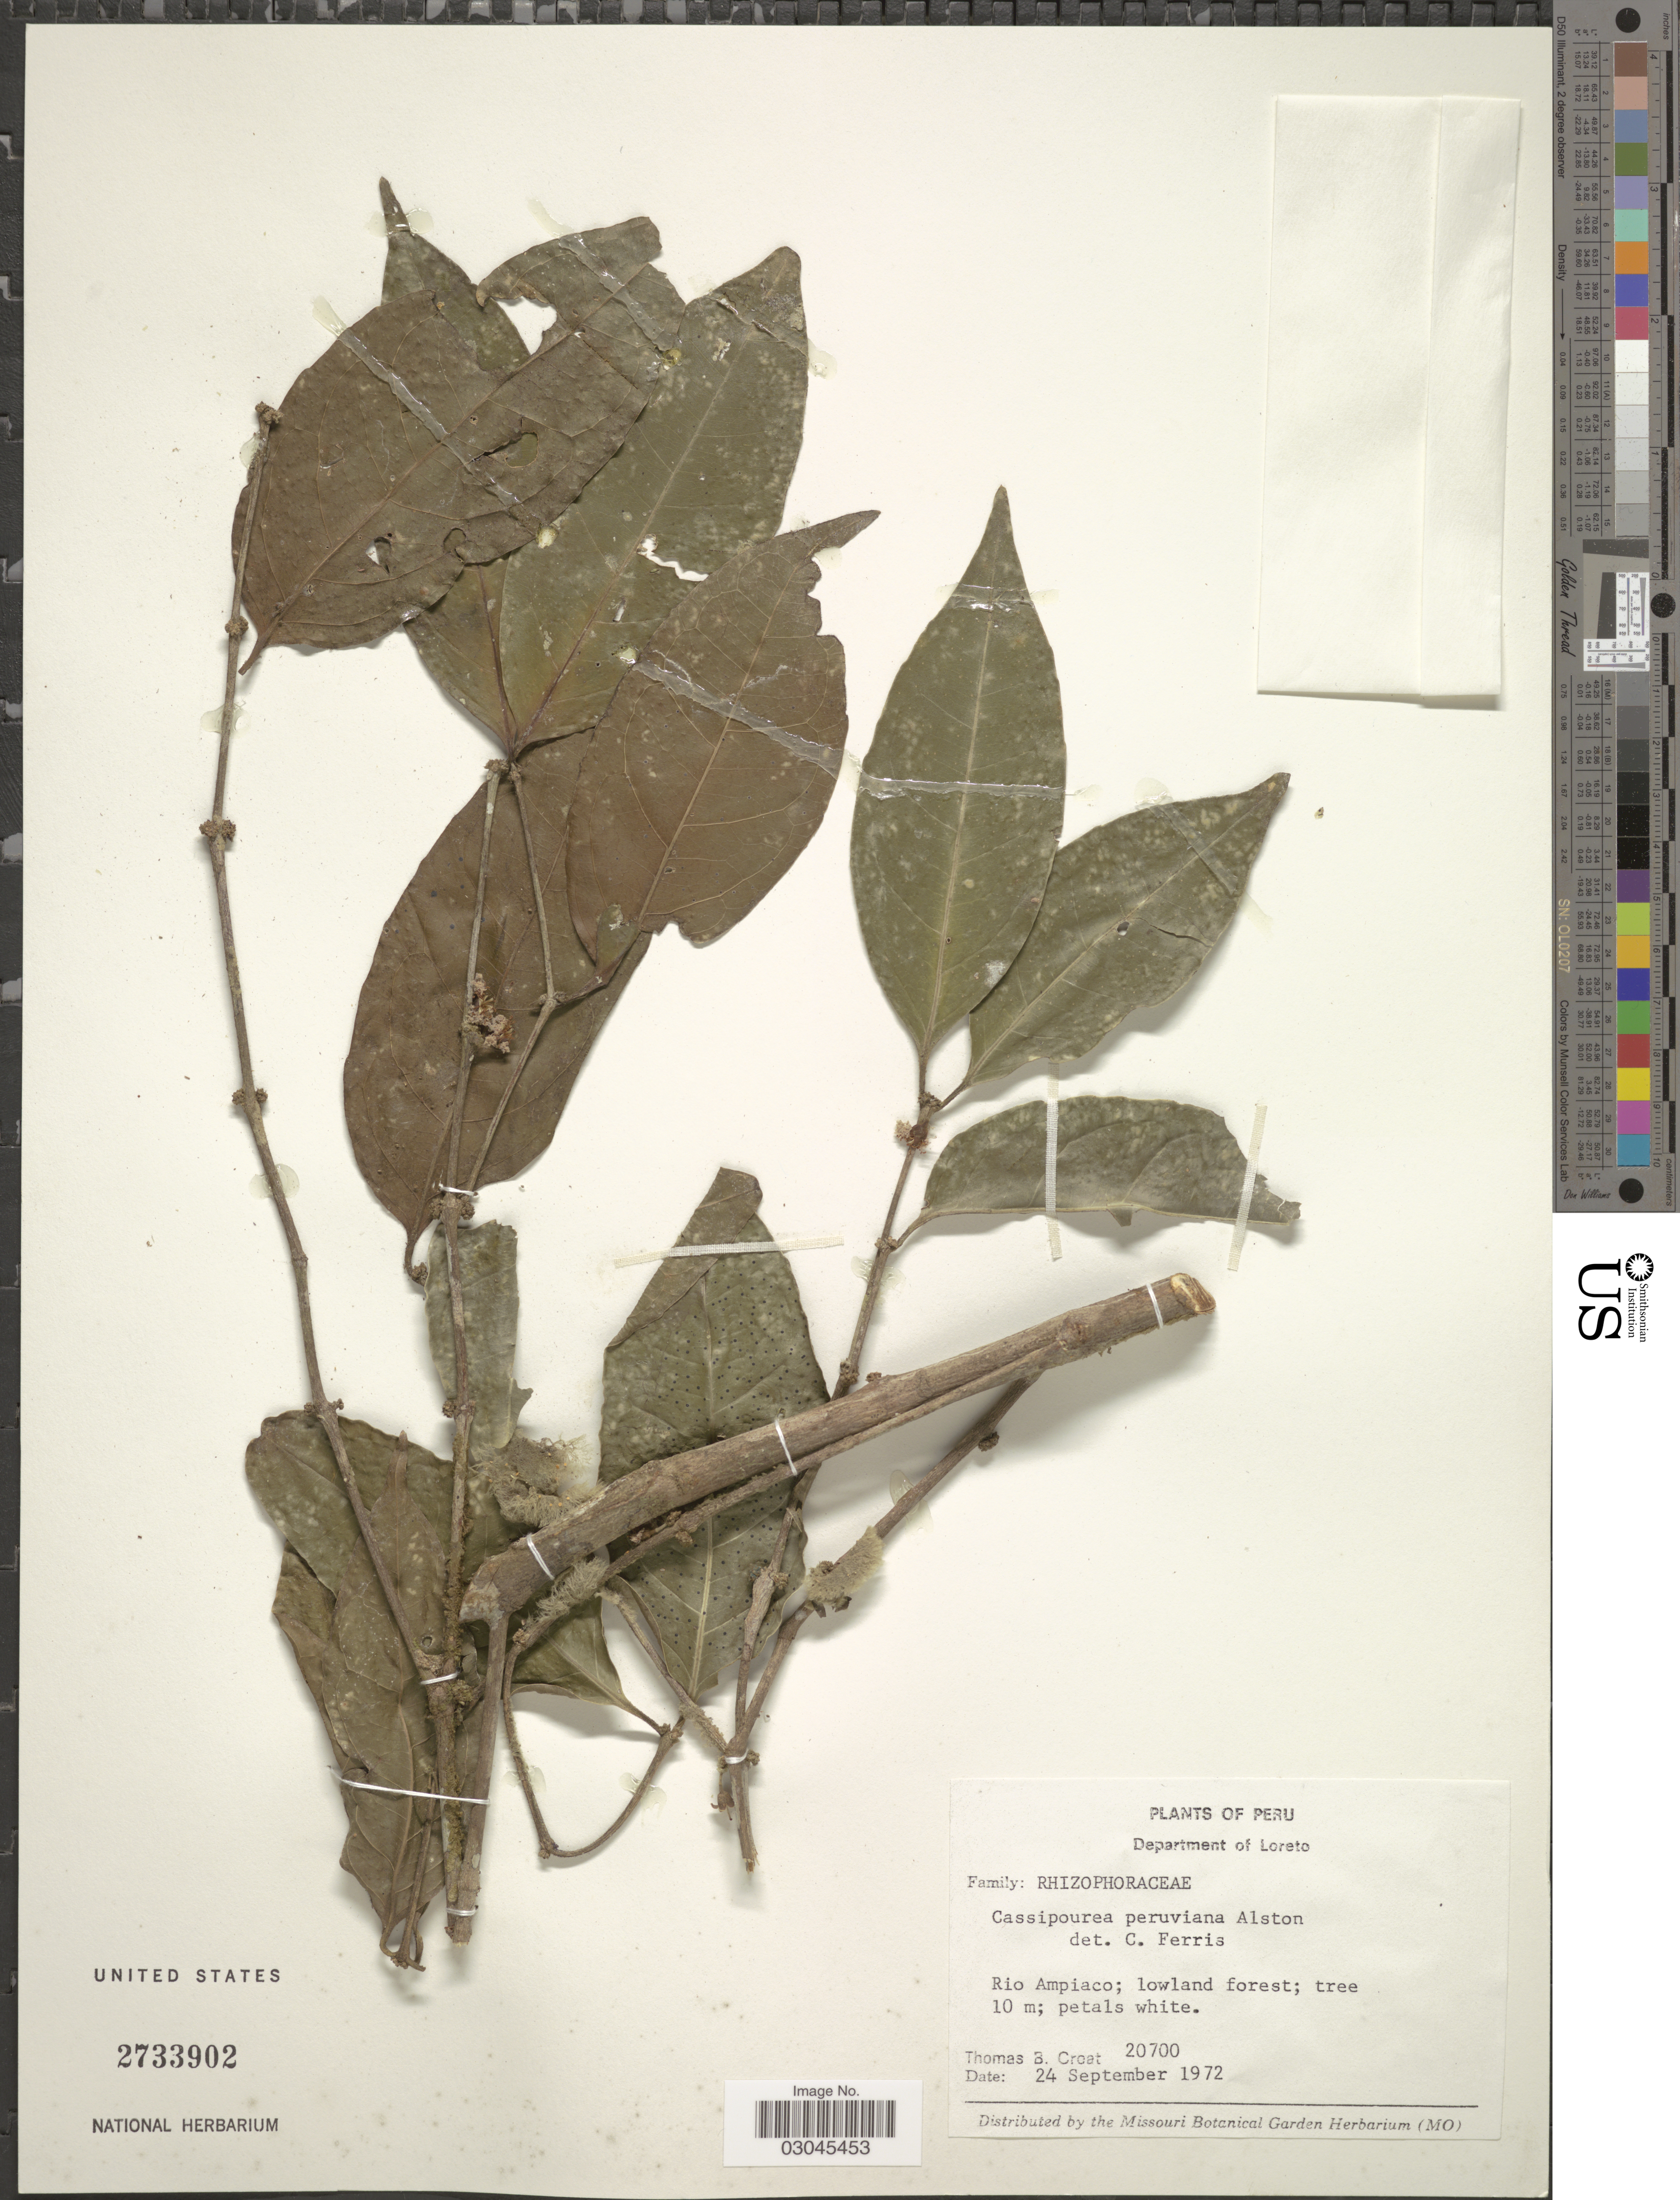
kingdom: Plantae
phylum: Tracheophyta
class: Magnoliopsida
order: Malpighiales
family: Rhizophoraceae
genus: Cassipourea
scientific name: Cassipourea peruviana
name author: Alston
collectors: T. B. Croat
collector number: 20700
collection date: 1972-09-24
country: Peru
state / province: Loreto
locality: Department of Loreto. Rio Ampiaco.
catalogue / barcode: US 2733902